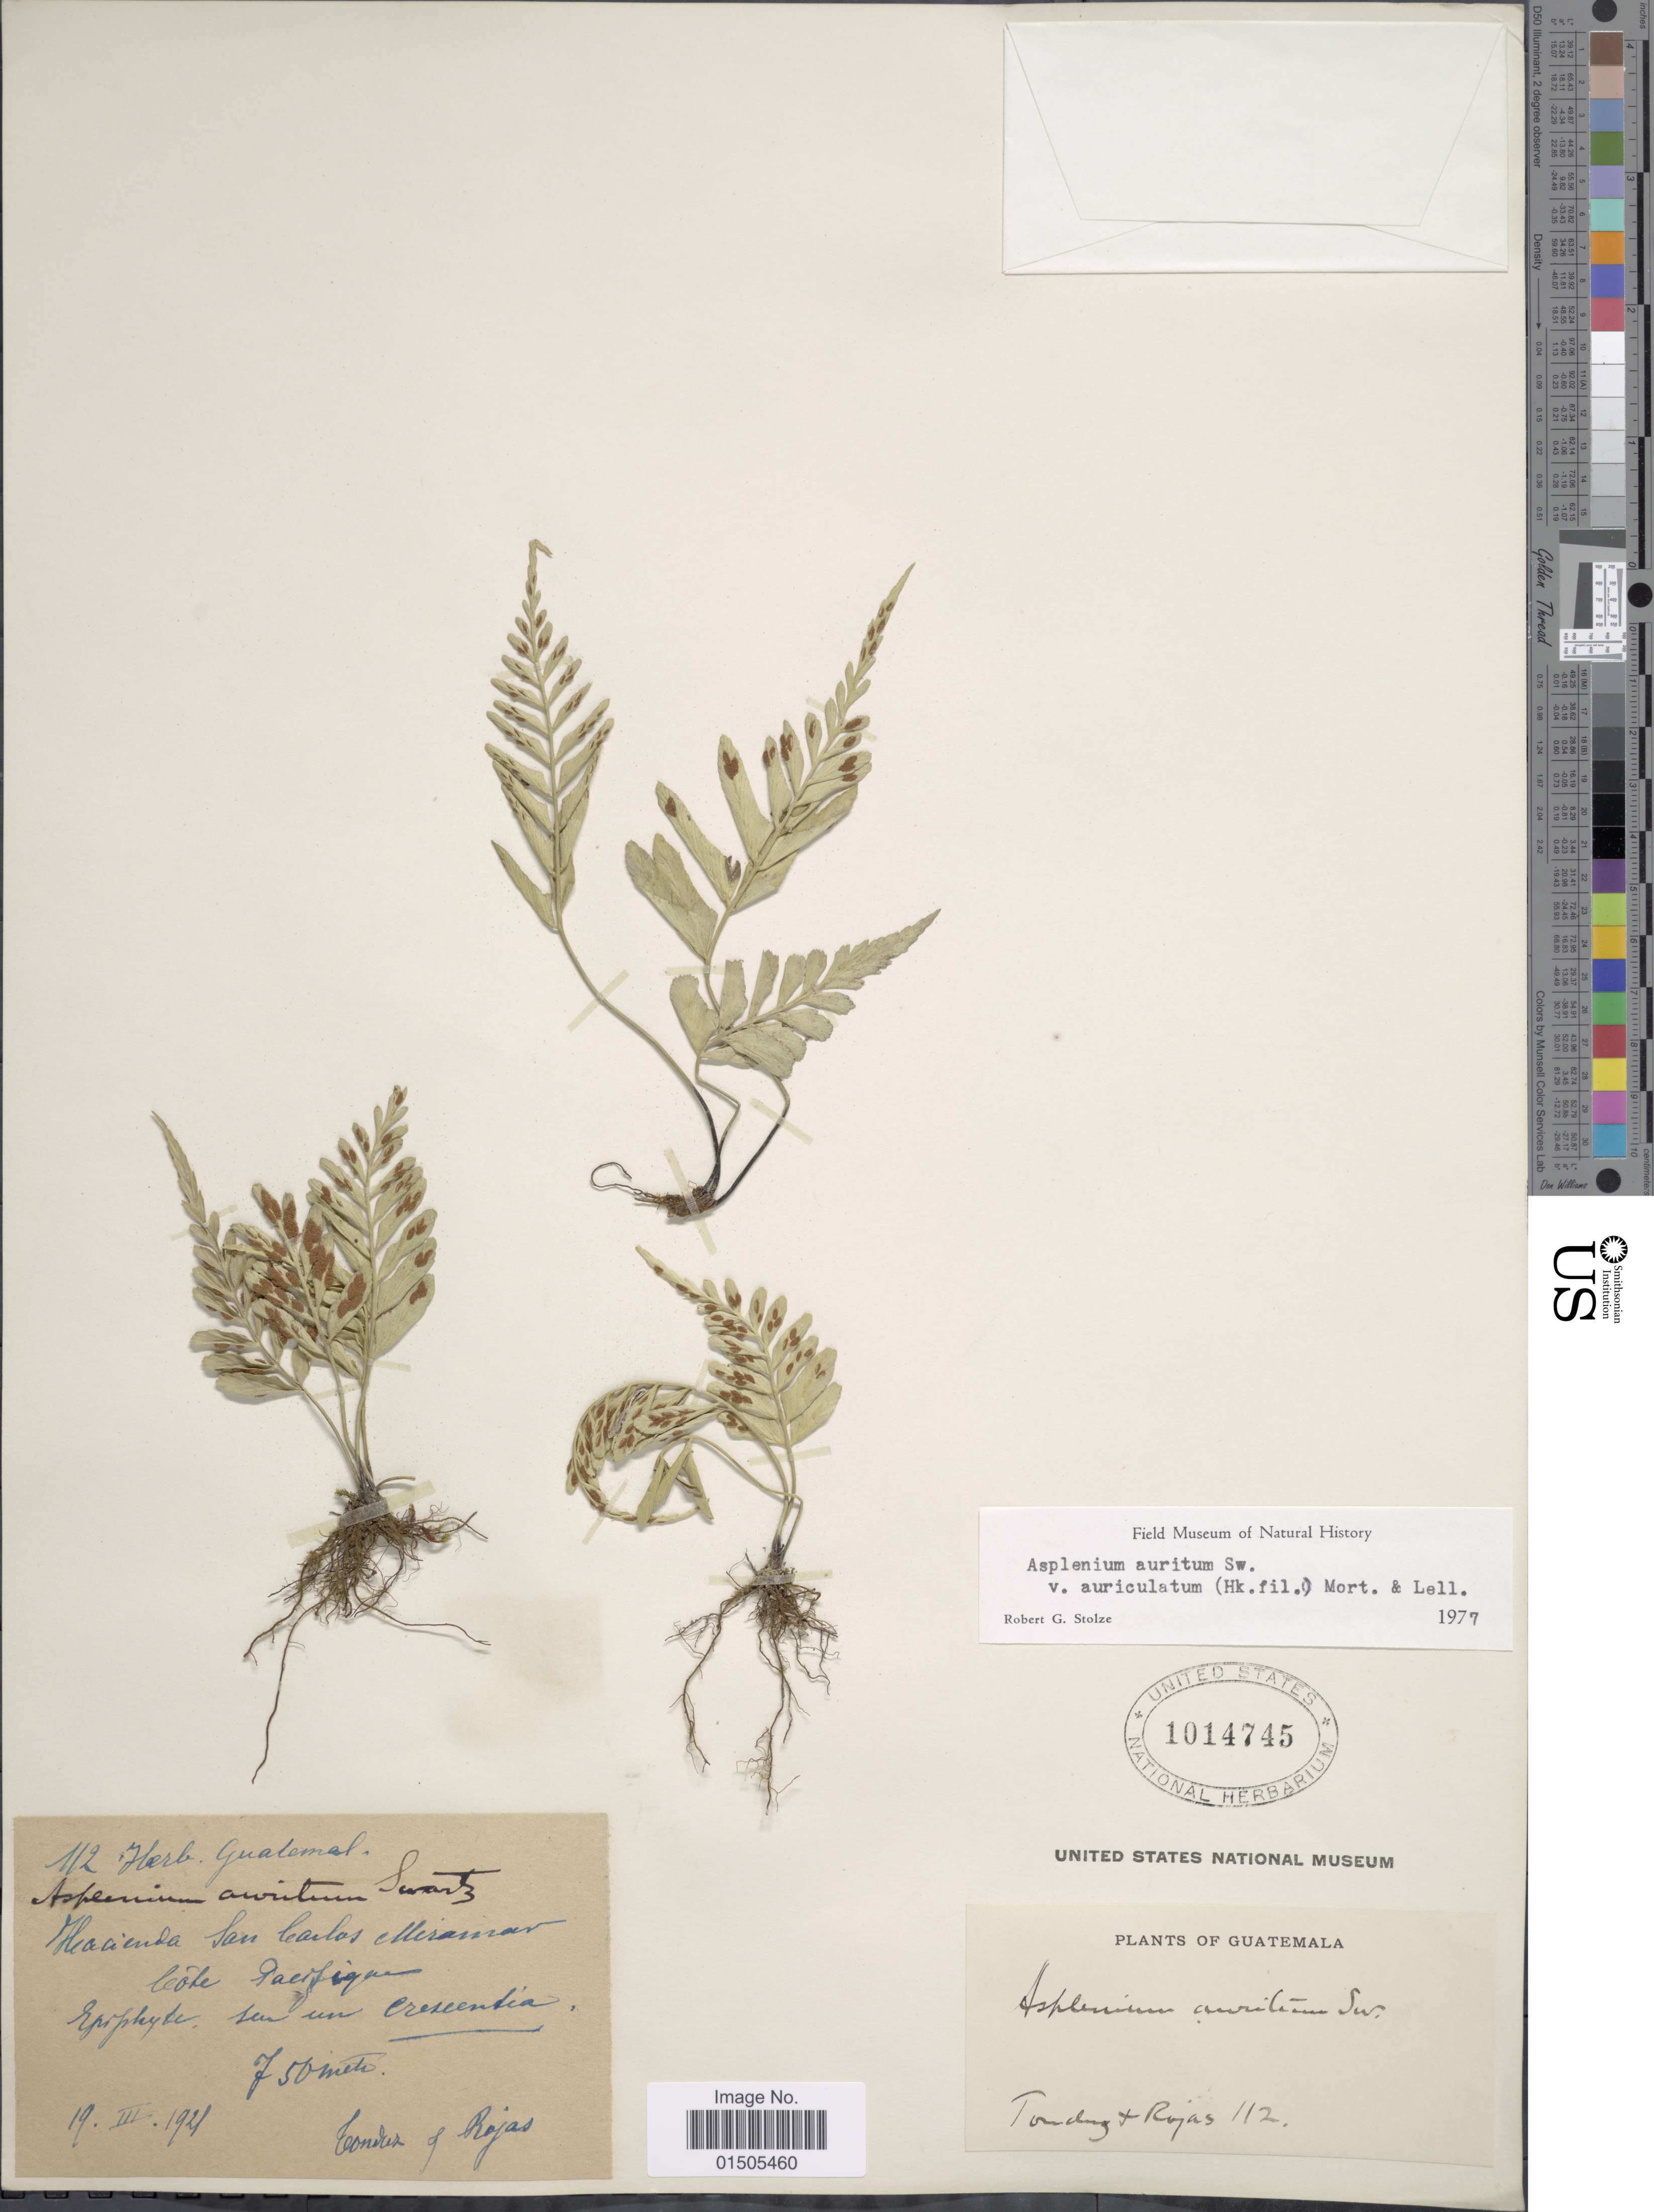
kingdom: Plantae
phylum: Tracheophyta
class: Polypodiopsida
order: Polypodiales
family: Aspleniaceae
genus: Asplenium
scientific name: Asplenium auritum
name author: Sw.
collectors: Rojas, -- & Gomez, --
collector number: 112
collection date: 1921-03-19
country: Guatemala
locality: Hacienda San Carlos Miramar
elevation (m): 750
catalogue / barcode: US 1014745